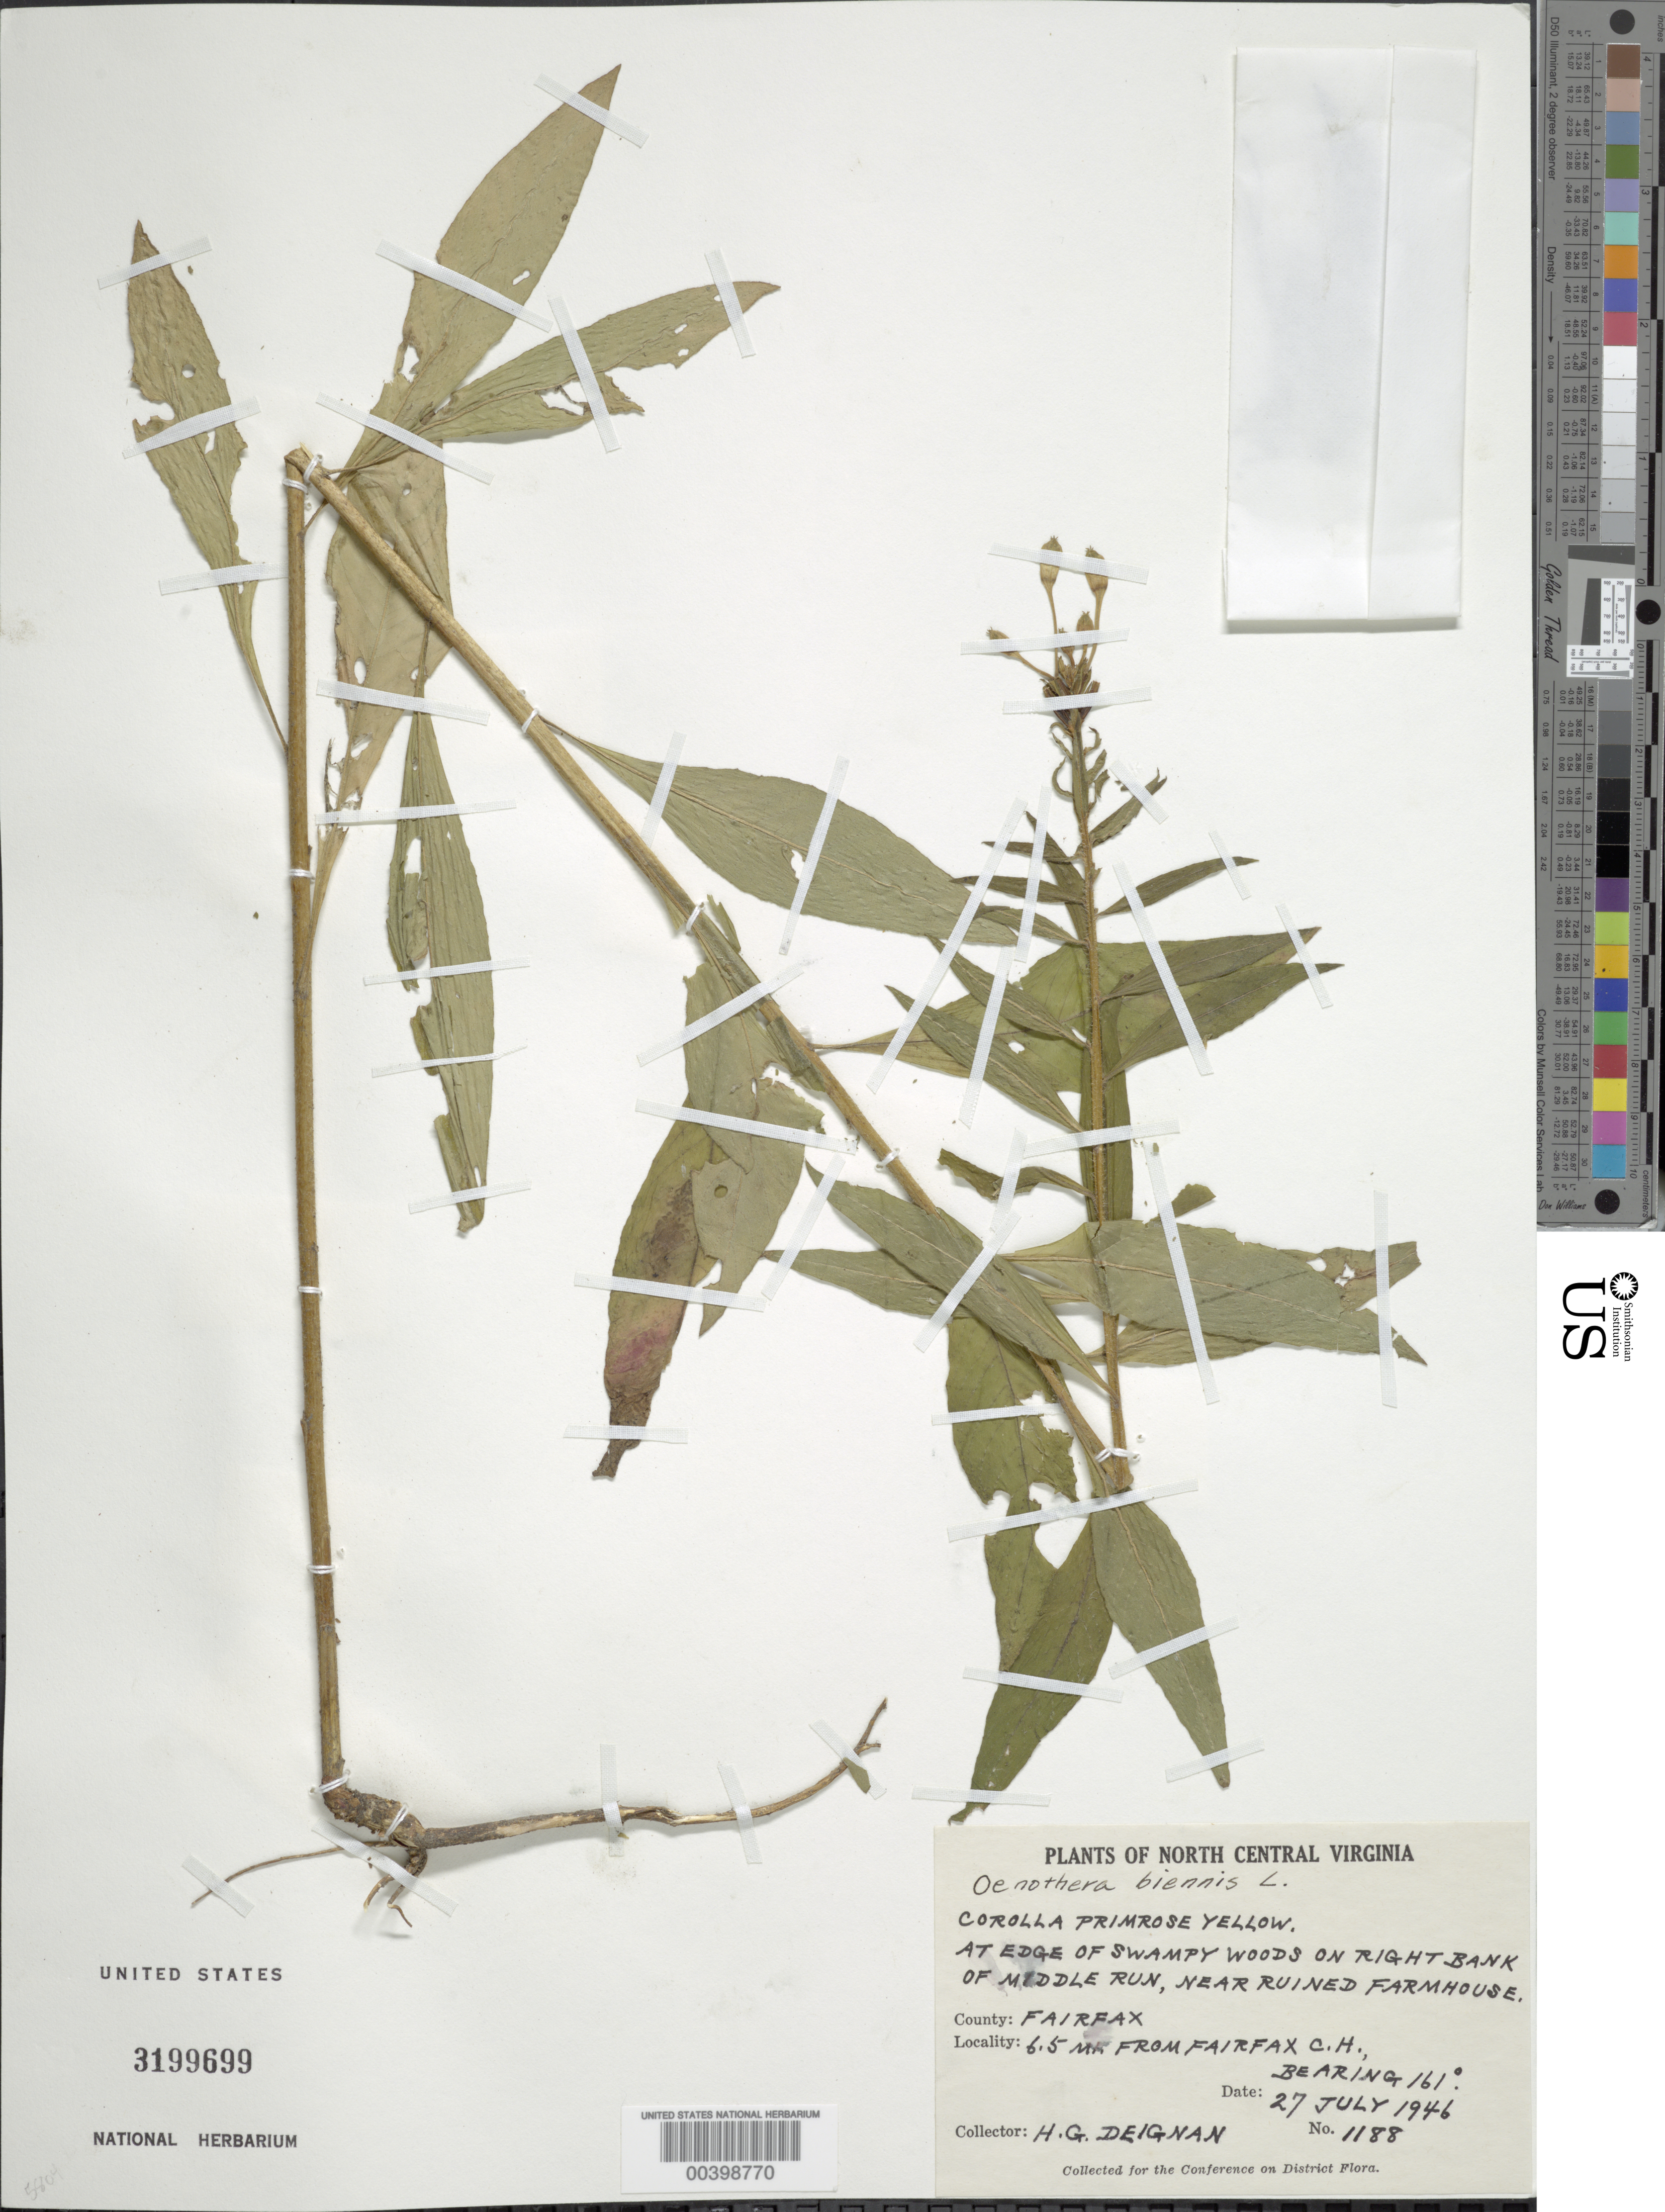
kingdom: Plantae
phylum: Tracheophyta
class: Magnoliopsida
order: Myrtales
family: Onagraceae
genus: Oenothera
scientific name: Oenothera biennis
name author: L.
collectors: H. Deignan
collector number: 1188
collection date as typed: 27 Jul 1946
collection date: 1946-07-27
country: United States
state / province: Virginia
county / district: Fairfax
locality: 6.5 Mi from Fairfax County Court House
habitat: At edge of swampy woods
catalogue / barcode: US 3199699